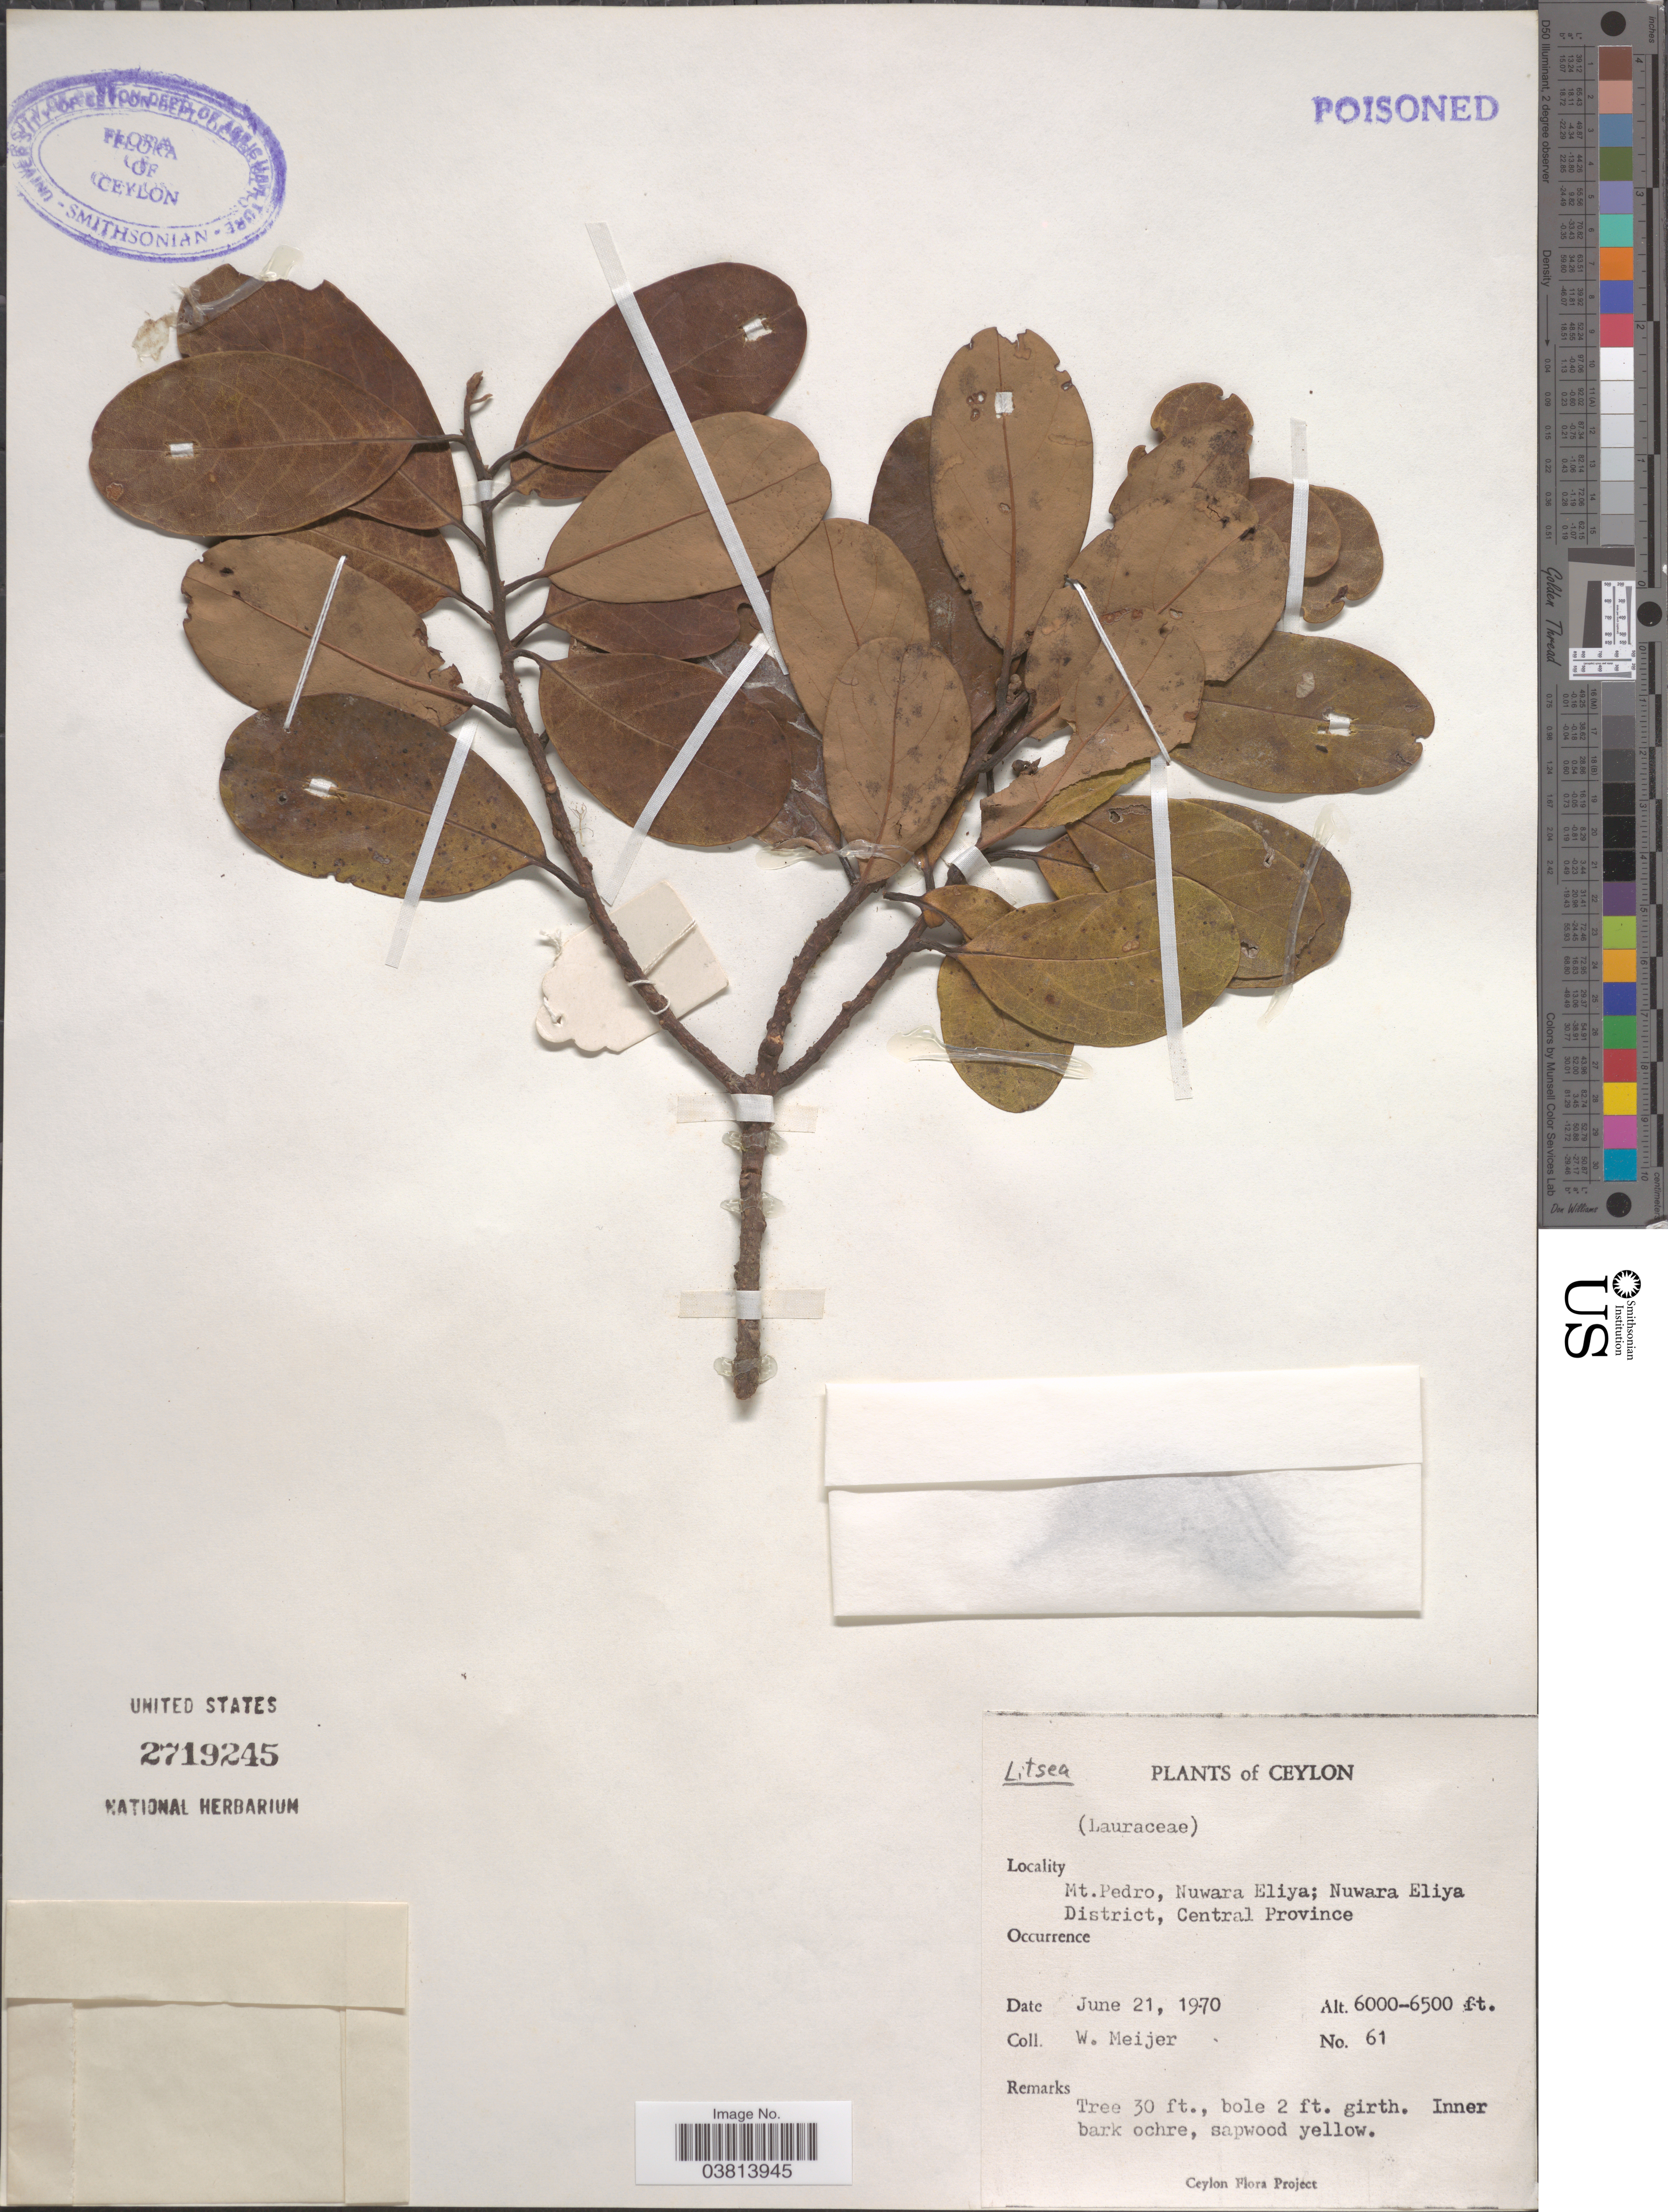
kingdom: Plantae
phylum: Tracheophyta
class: Magnoliopsida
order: Laurales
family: Lauraceae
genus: Litsea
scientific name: Litsea sp.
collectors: W. Meijer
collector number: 61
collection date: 1970-06-21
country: Sri Lanka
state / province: Central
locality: Ceylon. Mt. Pedro, Nuwara Eliya; Nuwara Eliya District.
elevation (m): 1829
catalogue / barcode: US 2719245